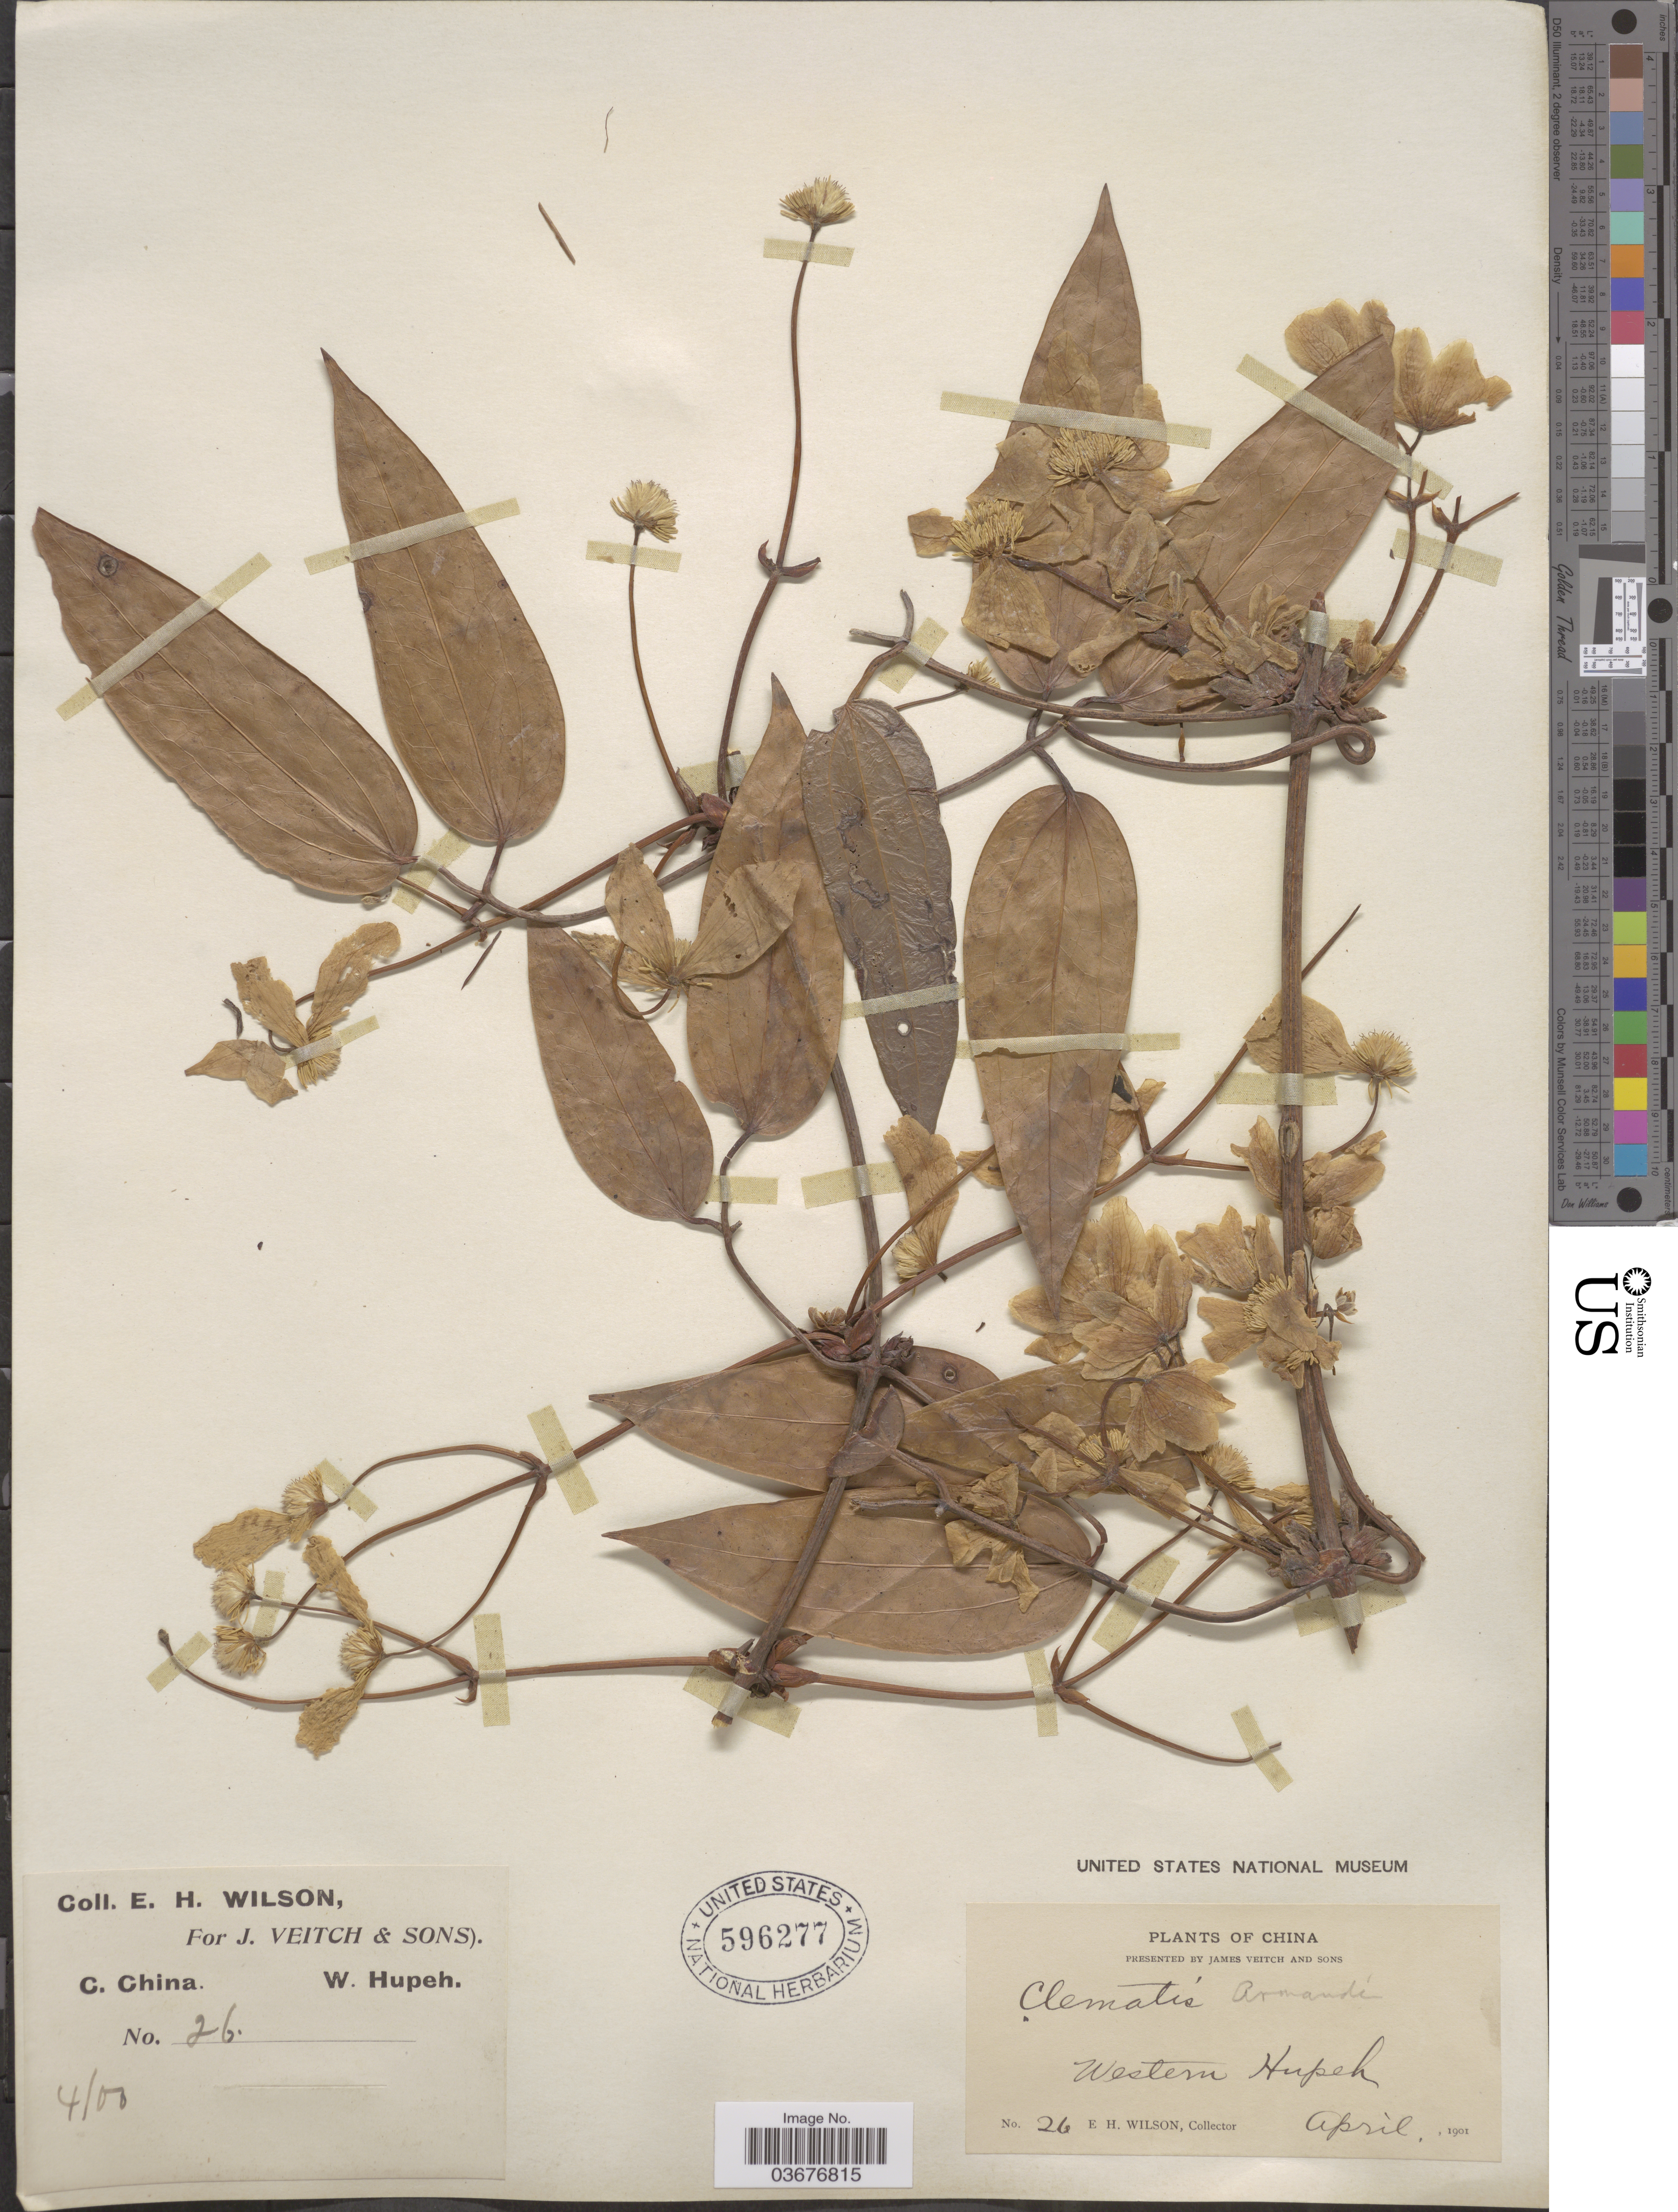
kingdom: Plantae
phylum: Tracheophyta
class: Magnoliopsida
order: Ranunculales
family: Ranunculaceae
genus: Clematis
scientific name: Clematis armandii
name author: Franch.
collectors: E. Wilson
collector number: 26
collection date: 1901-04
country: China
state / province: Hubei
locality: C. China. Western Hupeh.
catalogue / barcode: US 596277